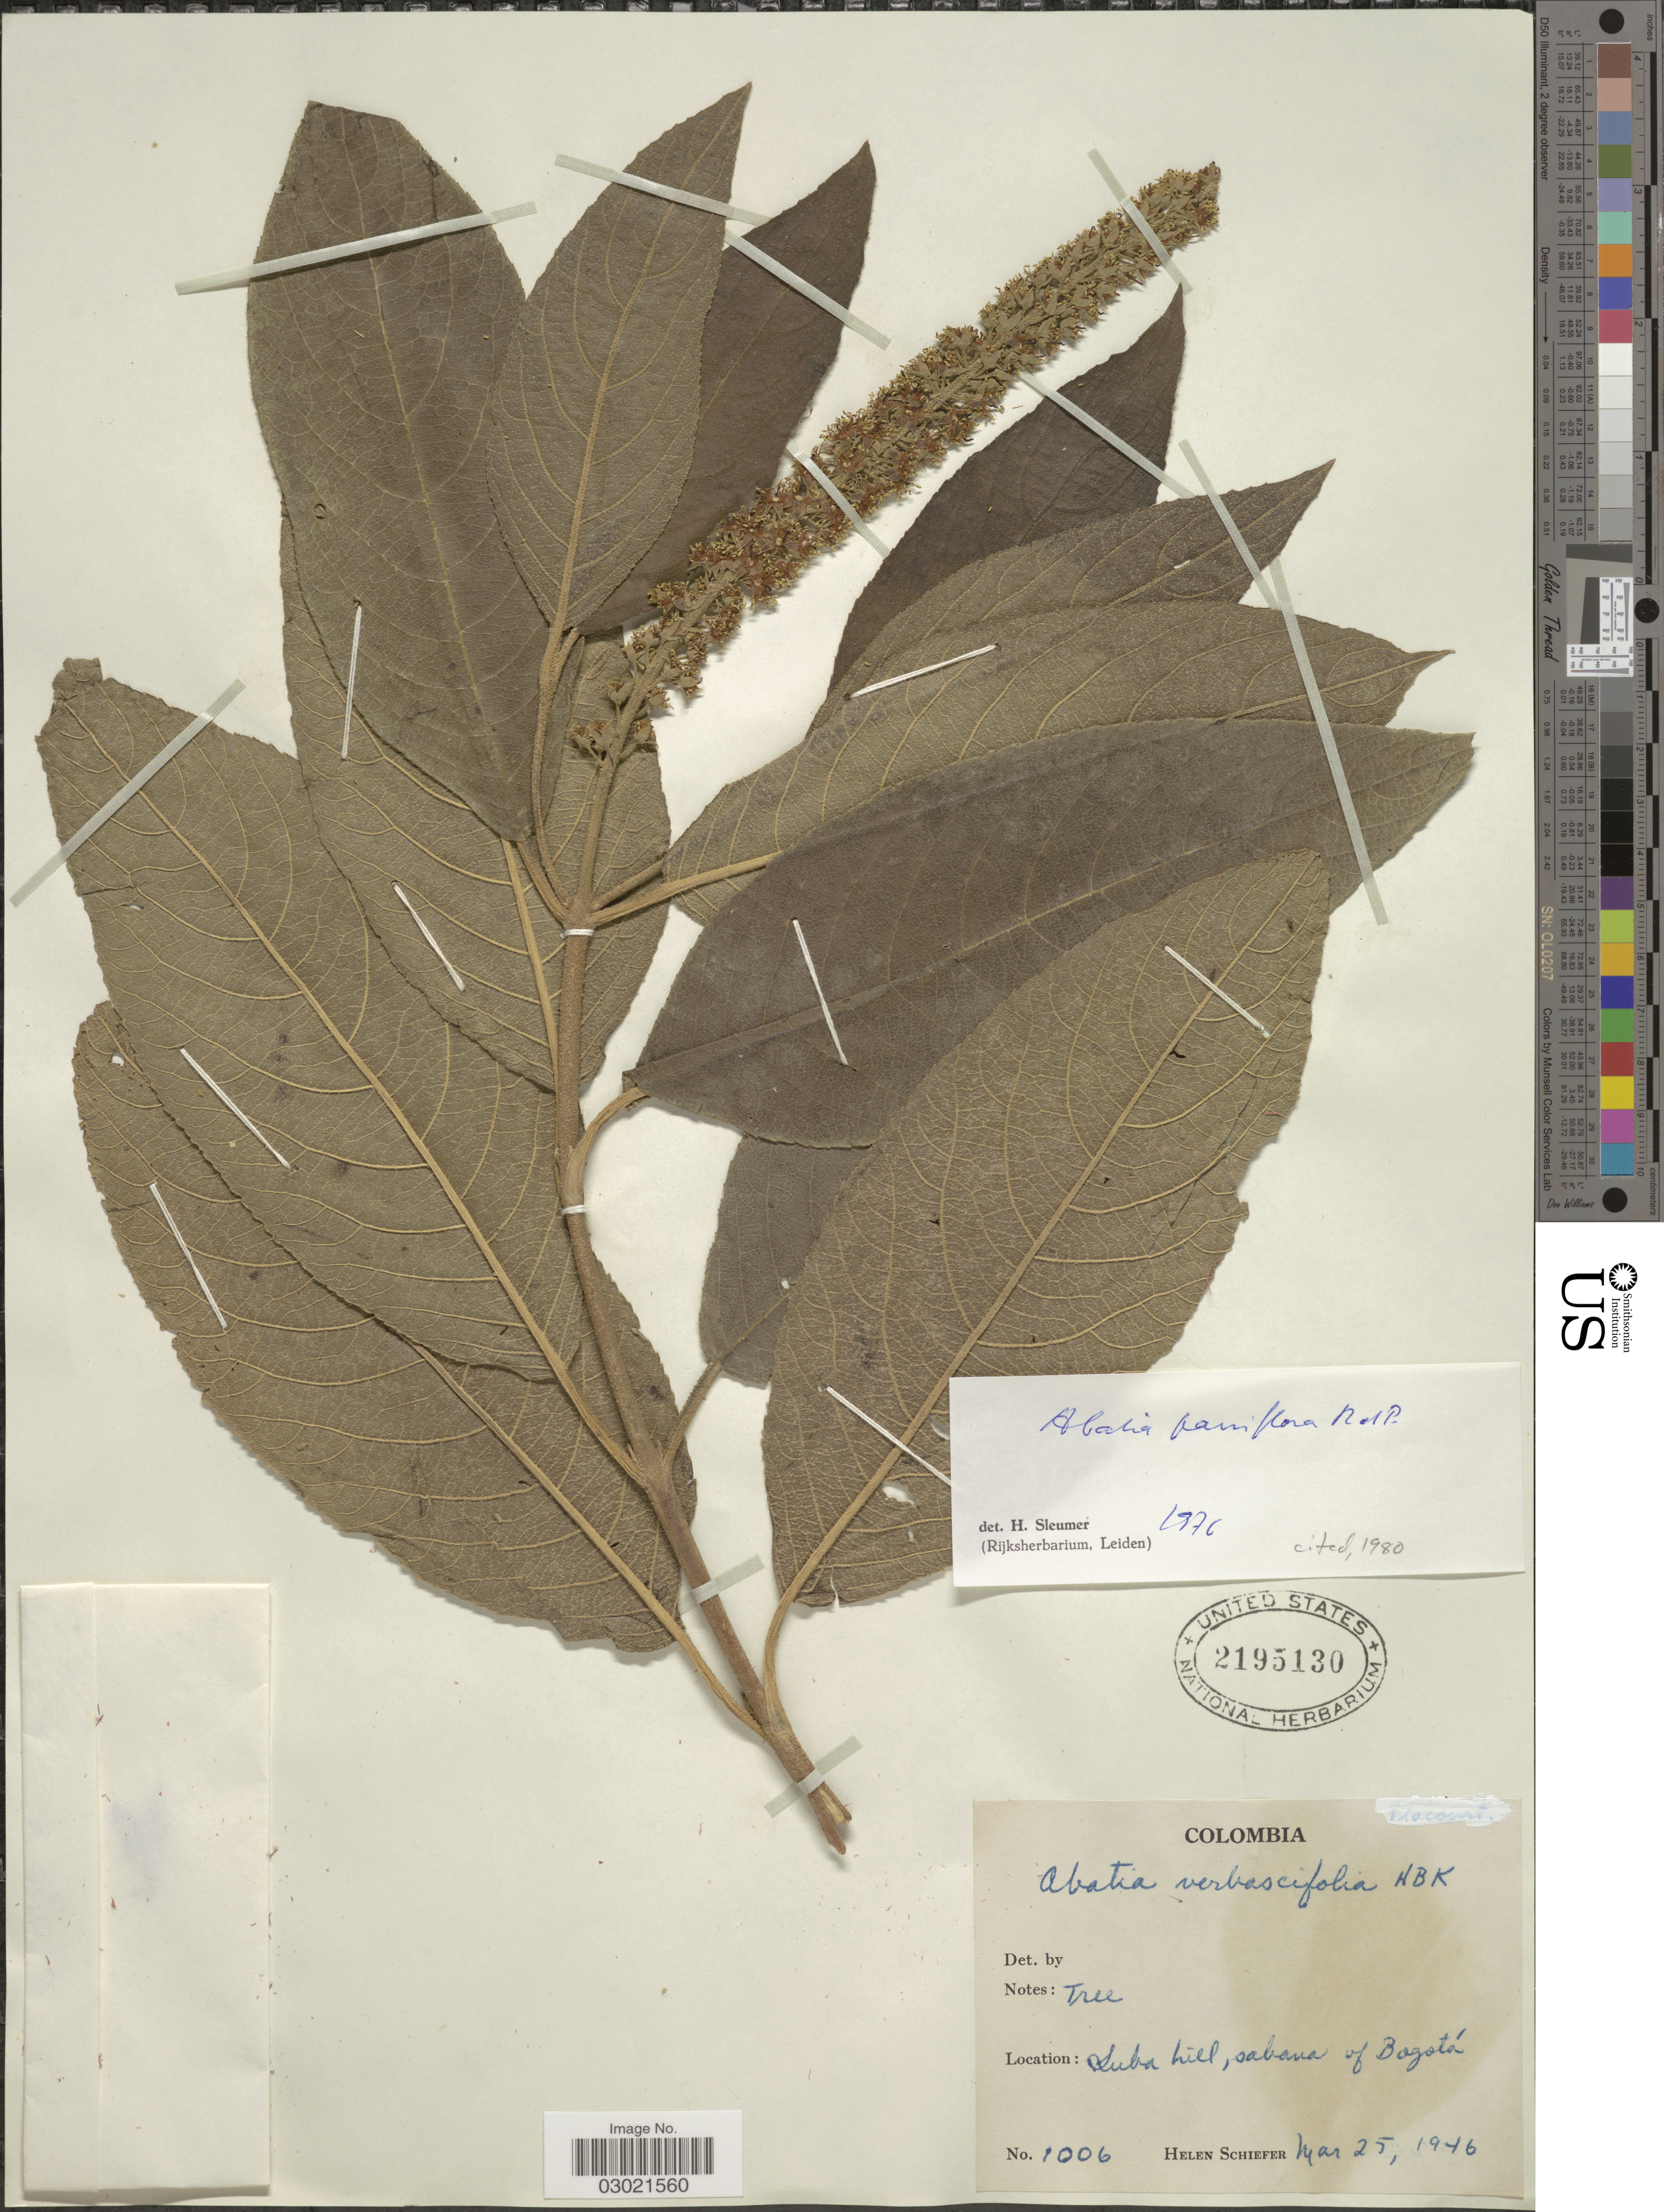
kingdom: Plantae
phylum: Tracheophyta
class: Magnoliopsida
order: Malpighiales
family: Salicaceae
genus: Abatia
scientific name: Abatia parviflora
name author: Ruiz & Pav.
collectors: H. Schiefer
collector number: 1006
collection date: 1946-03-25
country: Colombia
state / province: Bogota D.C.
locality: Suba hill, sabana of Bogotá.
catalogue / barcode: US 2195130